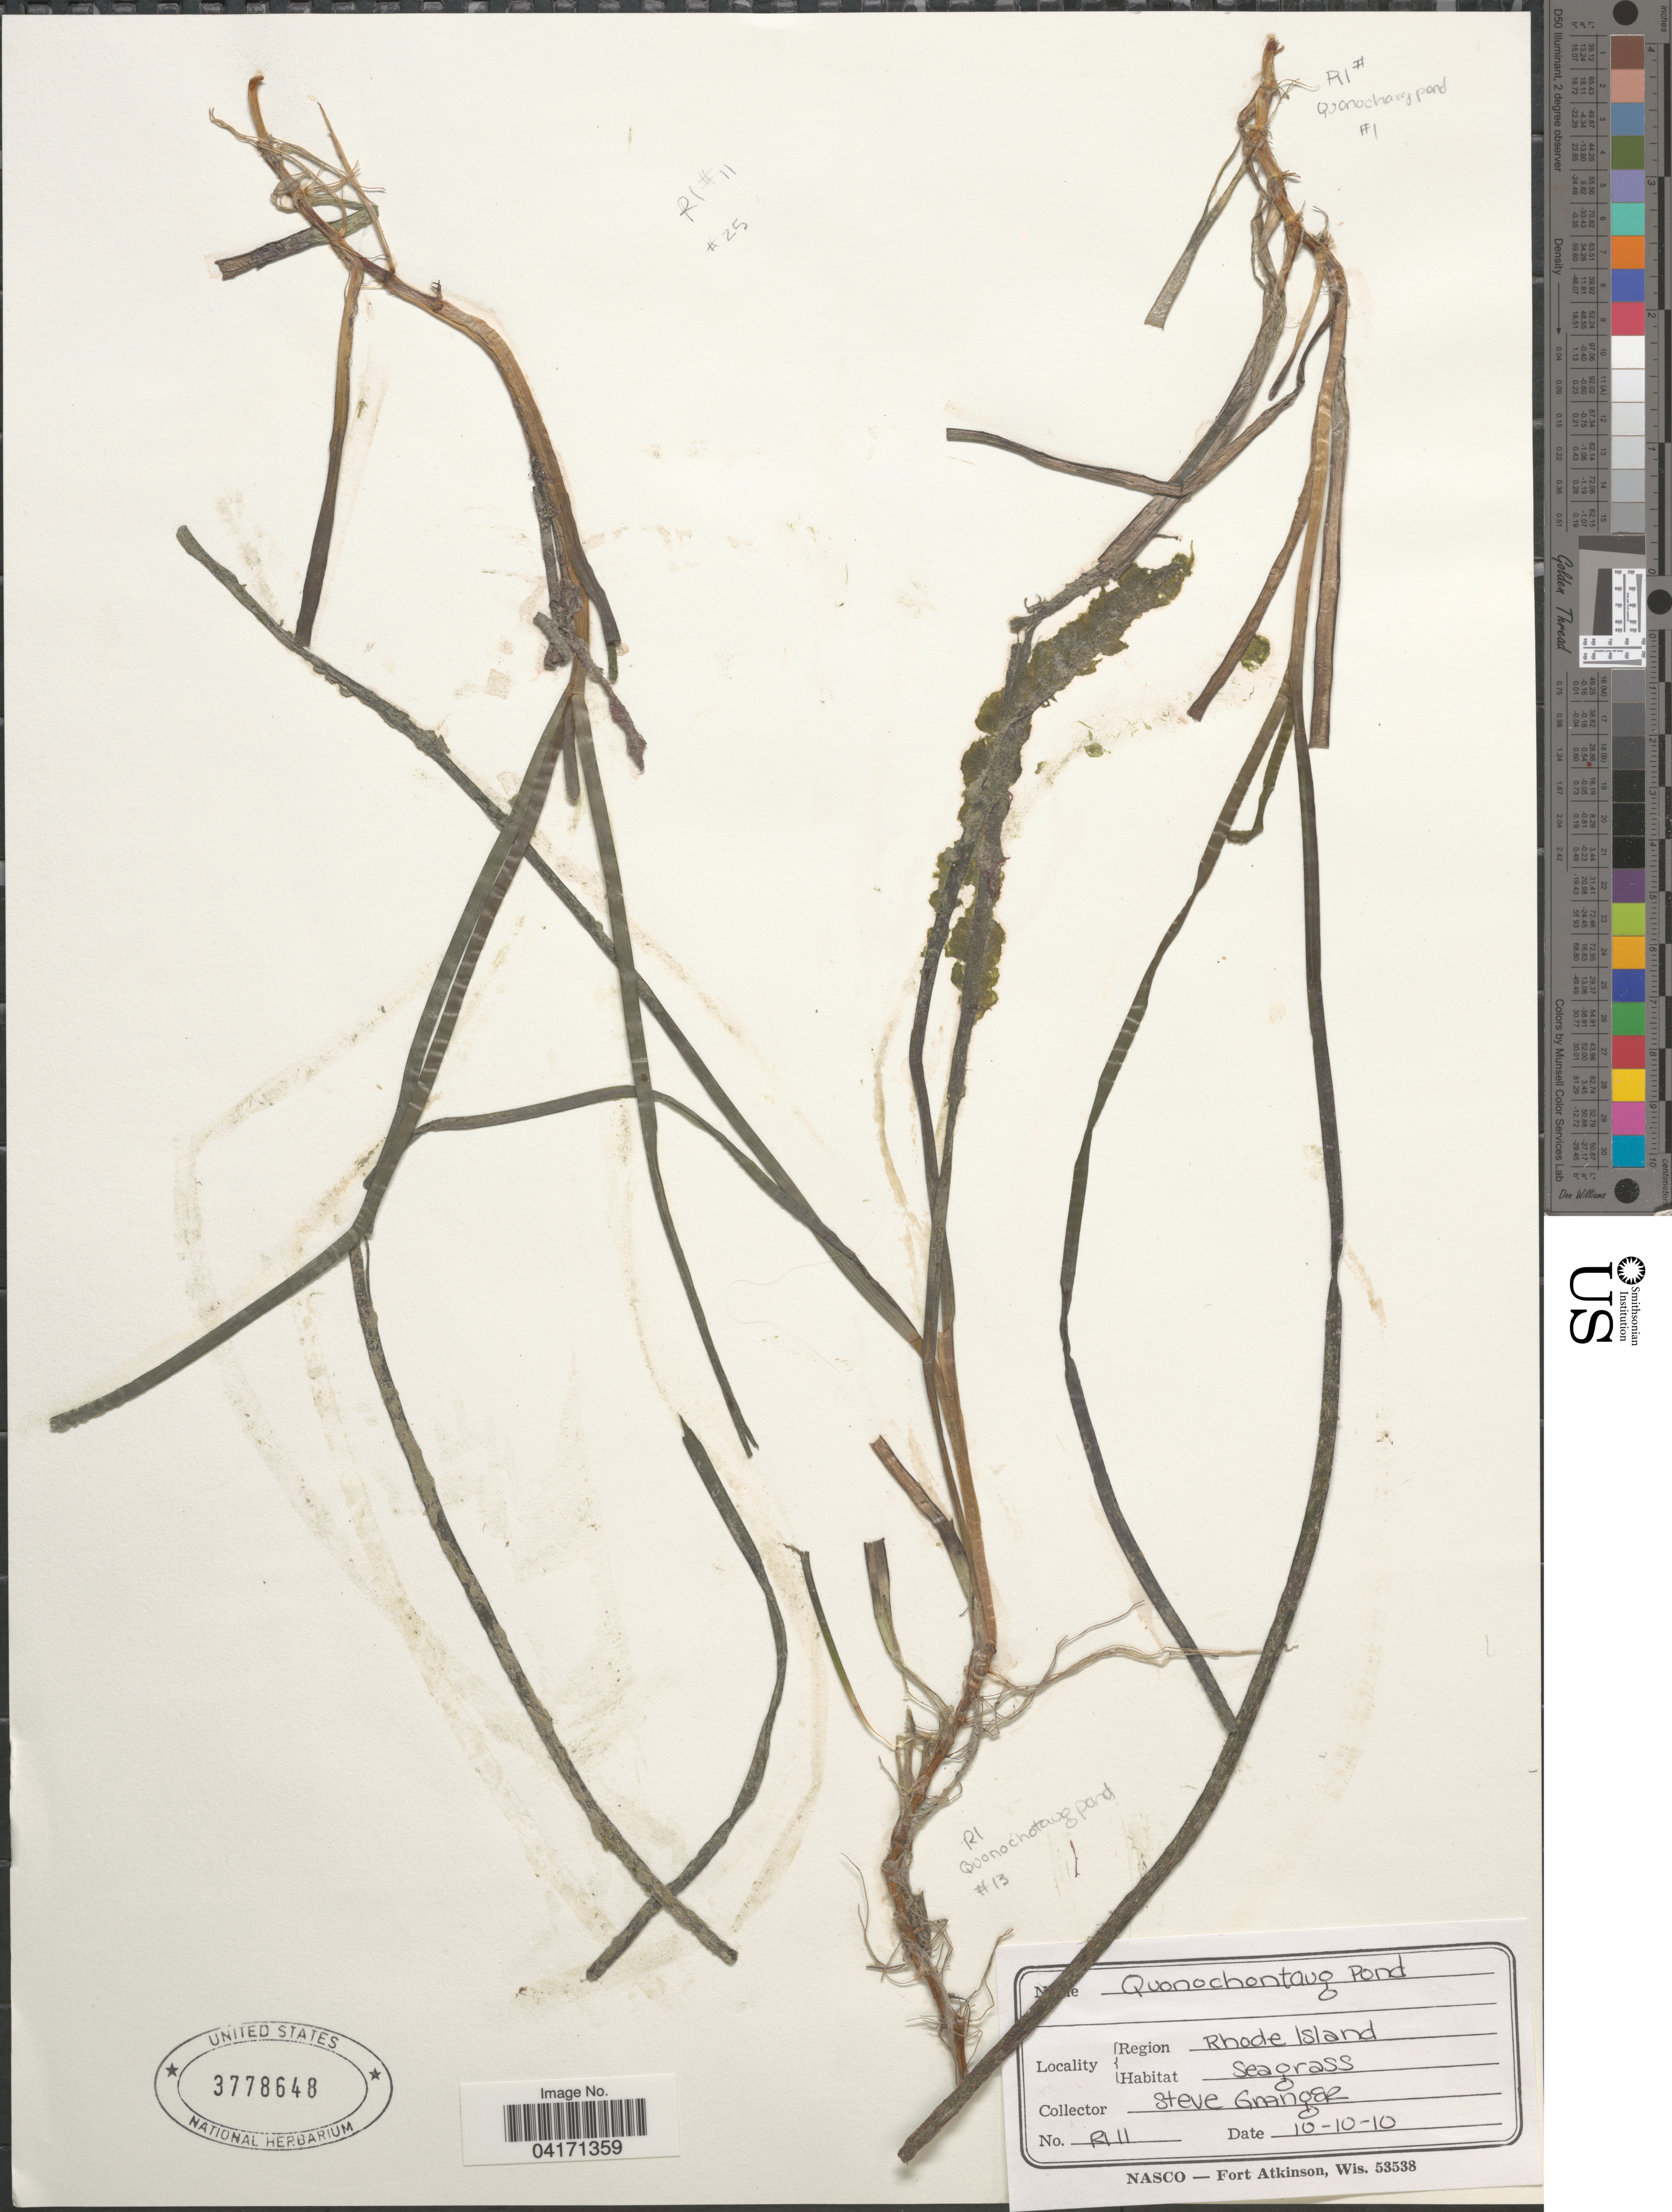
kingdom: Plantae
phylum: Tracheophyta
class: Liliopsida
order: Alismatales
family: Zosteraceae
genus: Zostera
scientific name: Zostera marina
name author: L.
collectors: S. Granger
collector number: RI11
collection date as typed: Transcribed d/m/y: 10/10/10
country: United States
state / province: Rhode Island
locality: Quonochontaug Pond. Region Rhode Island.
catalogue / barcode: US 3778648